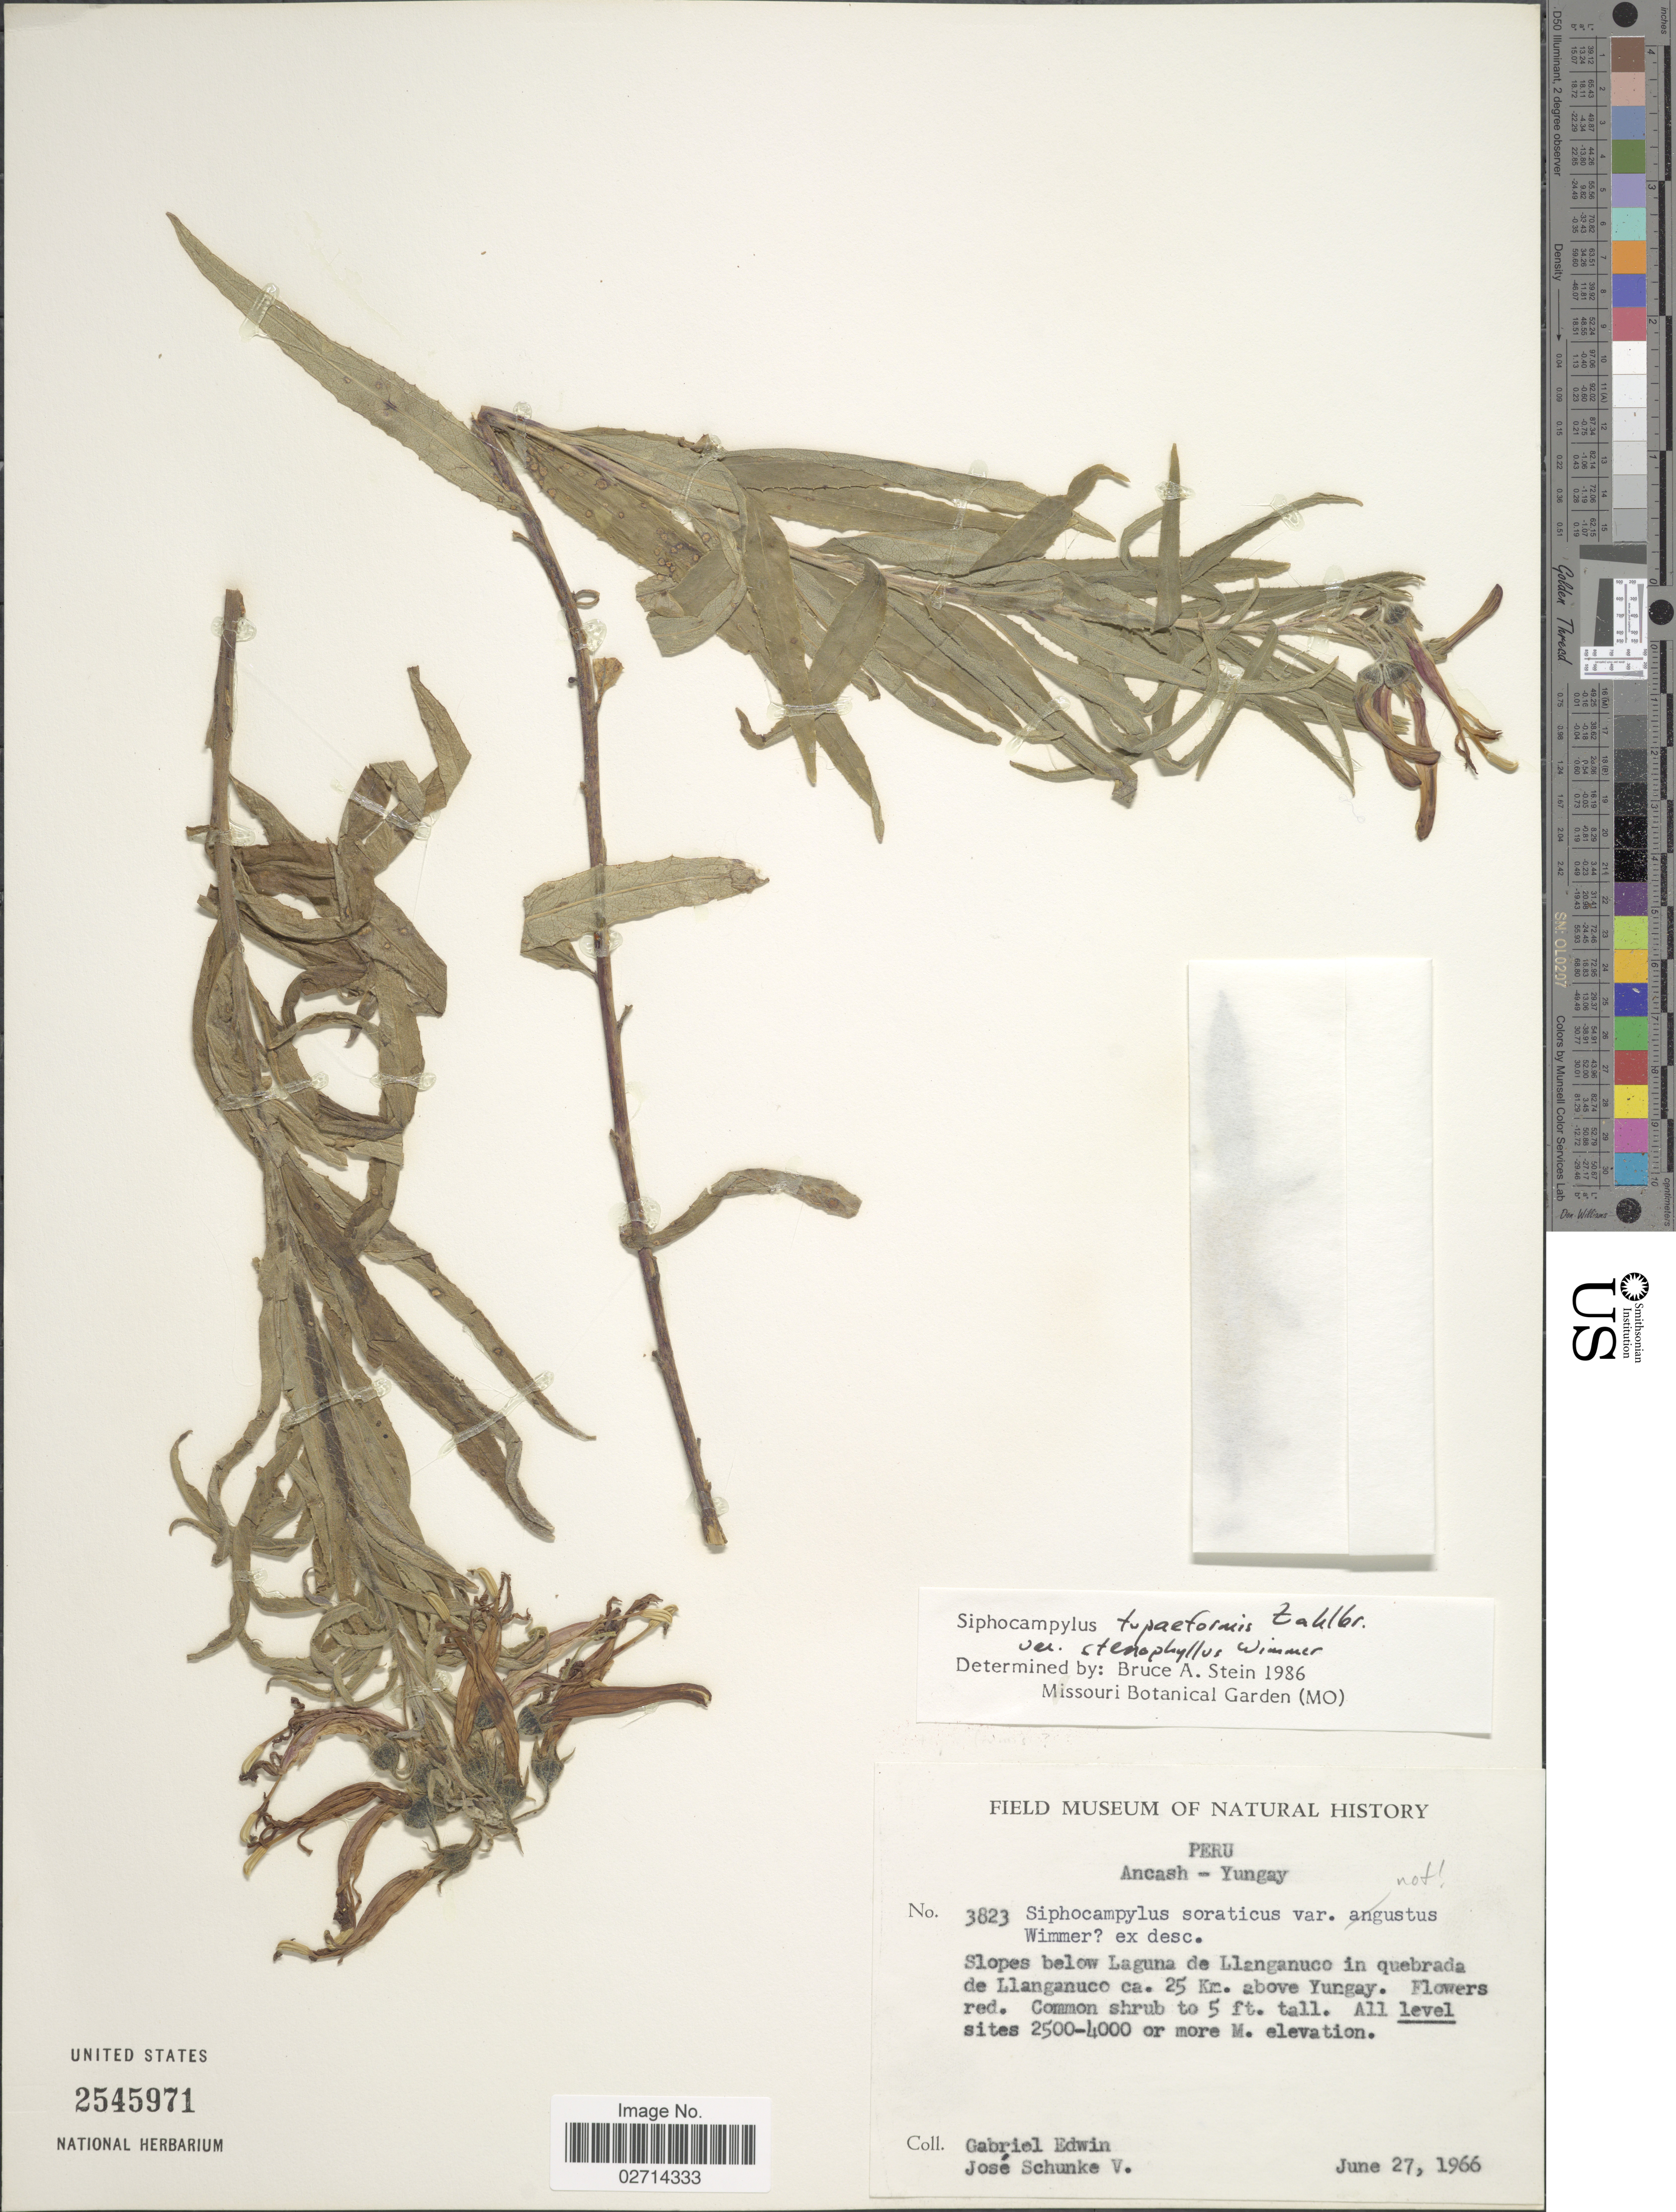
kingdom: Plantae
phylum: Tracheophyta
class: Magnoliopsida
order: Asterales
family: Campanulaceae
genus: Siphocampylus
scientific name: Siphocampylus tupaeformis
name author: Zahlbr.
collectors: G. Edwin & J. Schunke Vigo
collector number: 3823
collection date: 1966-06-27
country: Peru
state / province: Ancash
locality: Yungay, slopes below Laguna de Llanganuco in quebrada de Llanganuco ca. 25 km. above Yungay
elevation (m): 2500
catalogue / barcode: US 2545971